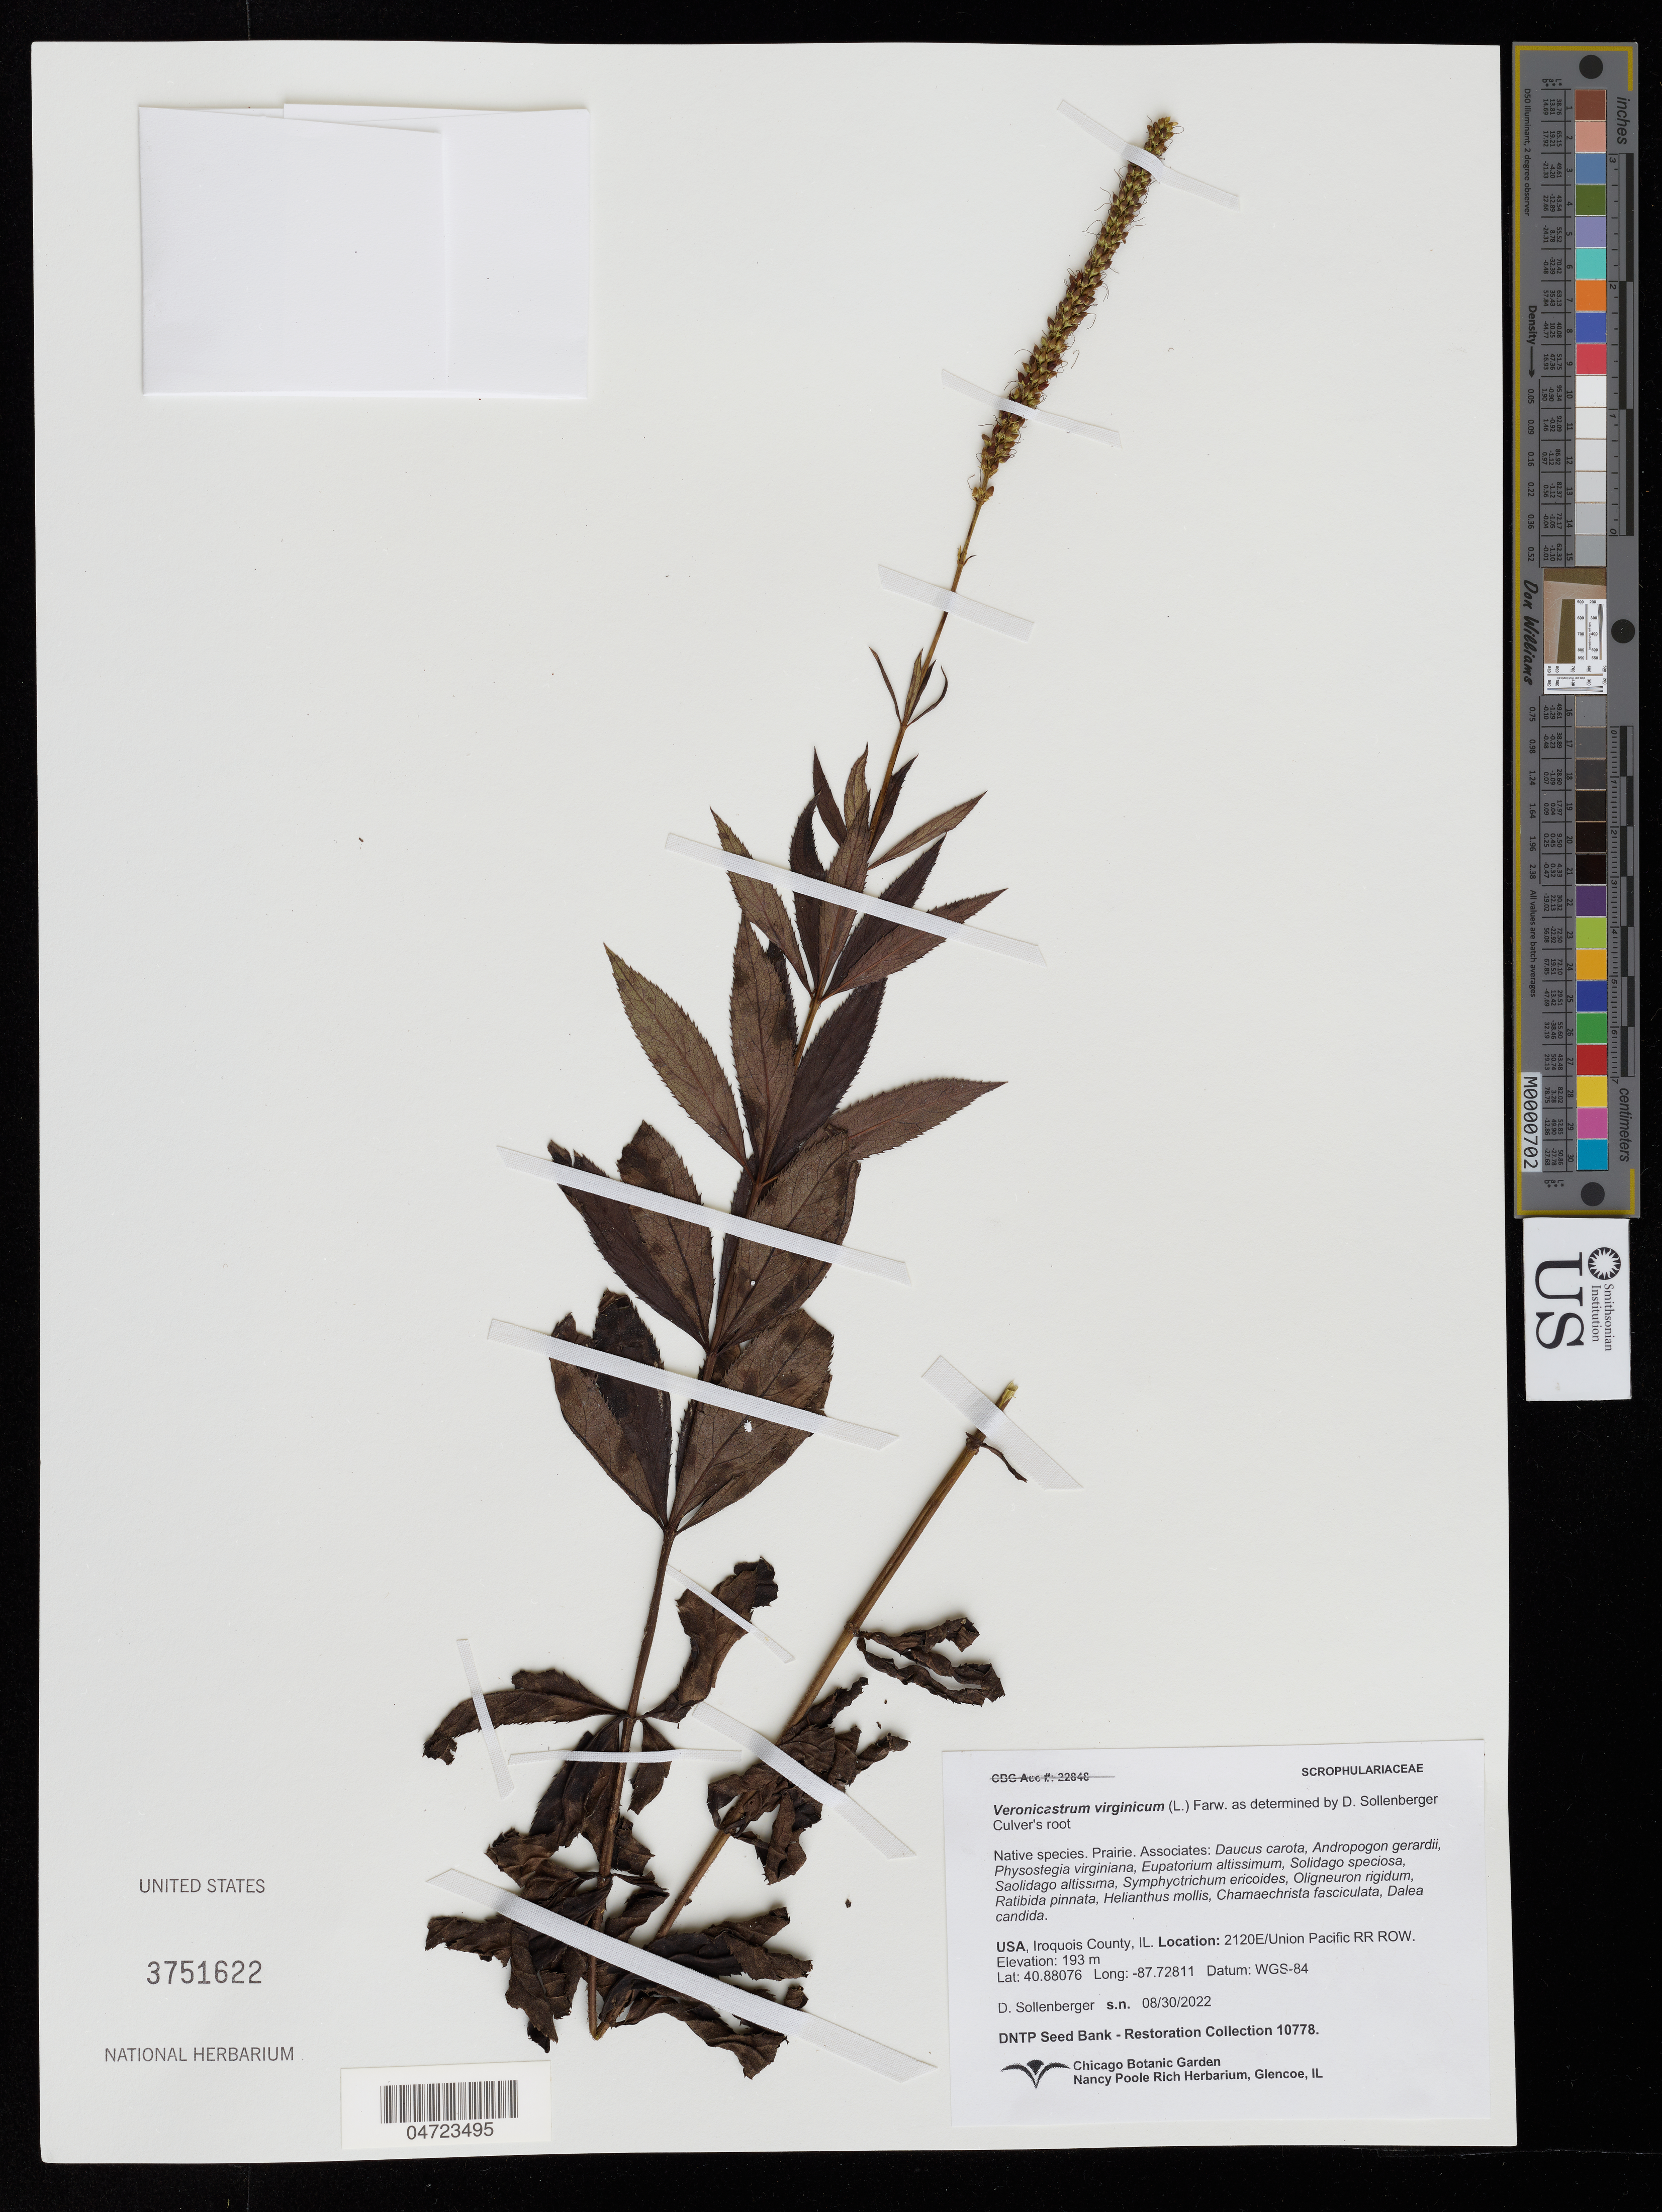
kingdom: Plantae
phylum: Tracheophyta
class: Magnoliopsida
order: Lamiales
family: Plantaginaceae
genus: Veronicastrum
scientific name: Veronicastrum virginicum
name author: (L.) Farw.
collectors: D. Sollenberger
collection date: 2022-08-30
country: United States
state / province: Illinois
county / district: Iroquois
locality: Iroquois County. 2120E/Union Pacific RR ROW. Datum: WGS-84.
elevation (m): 193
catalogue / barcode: US 3751622